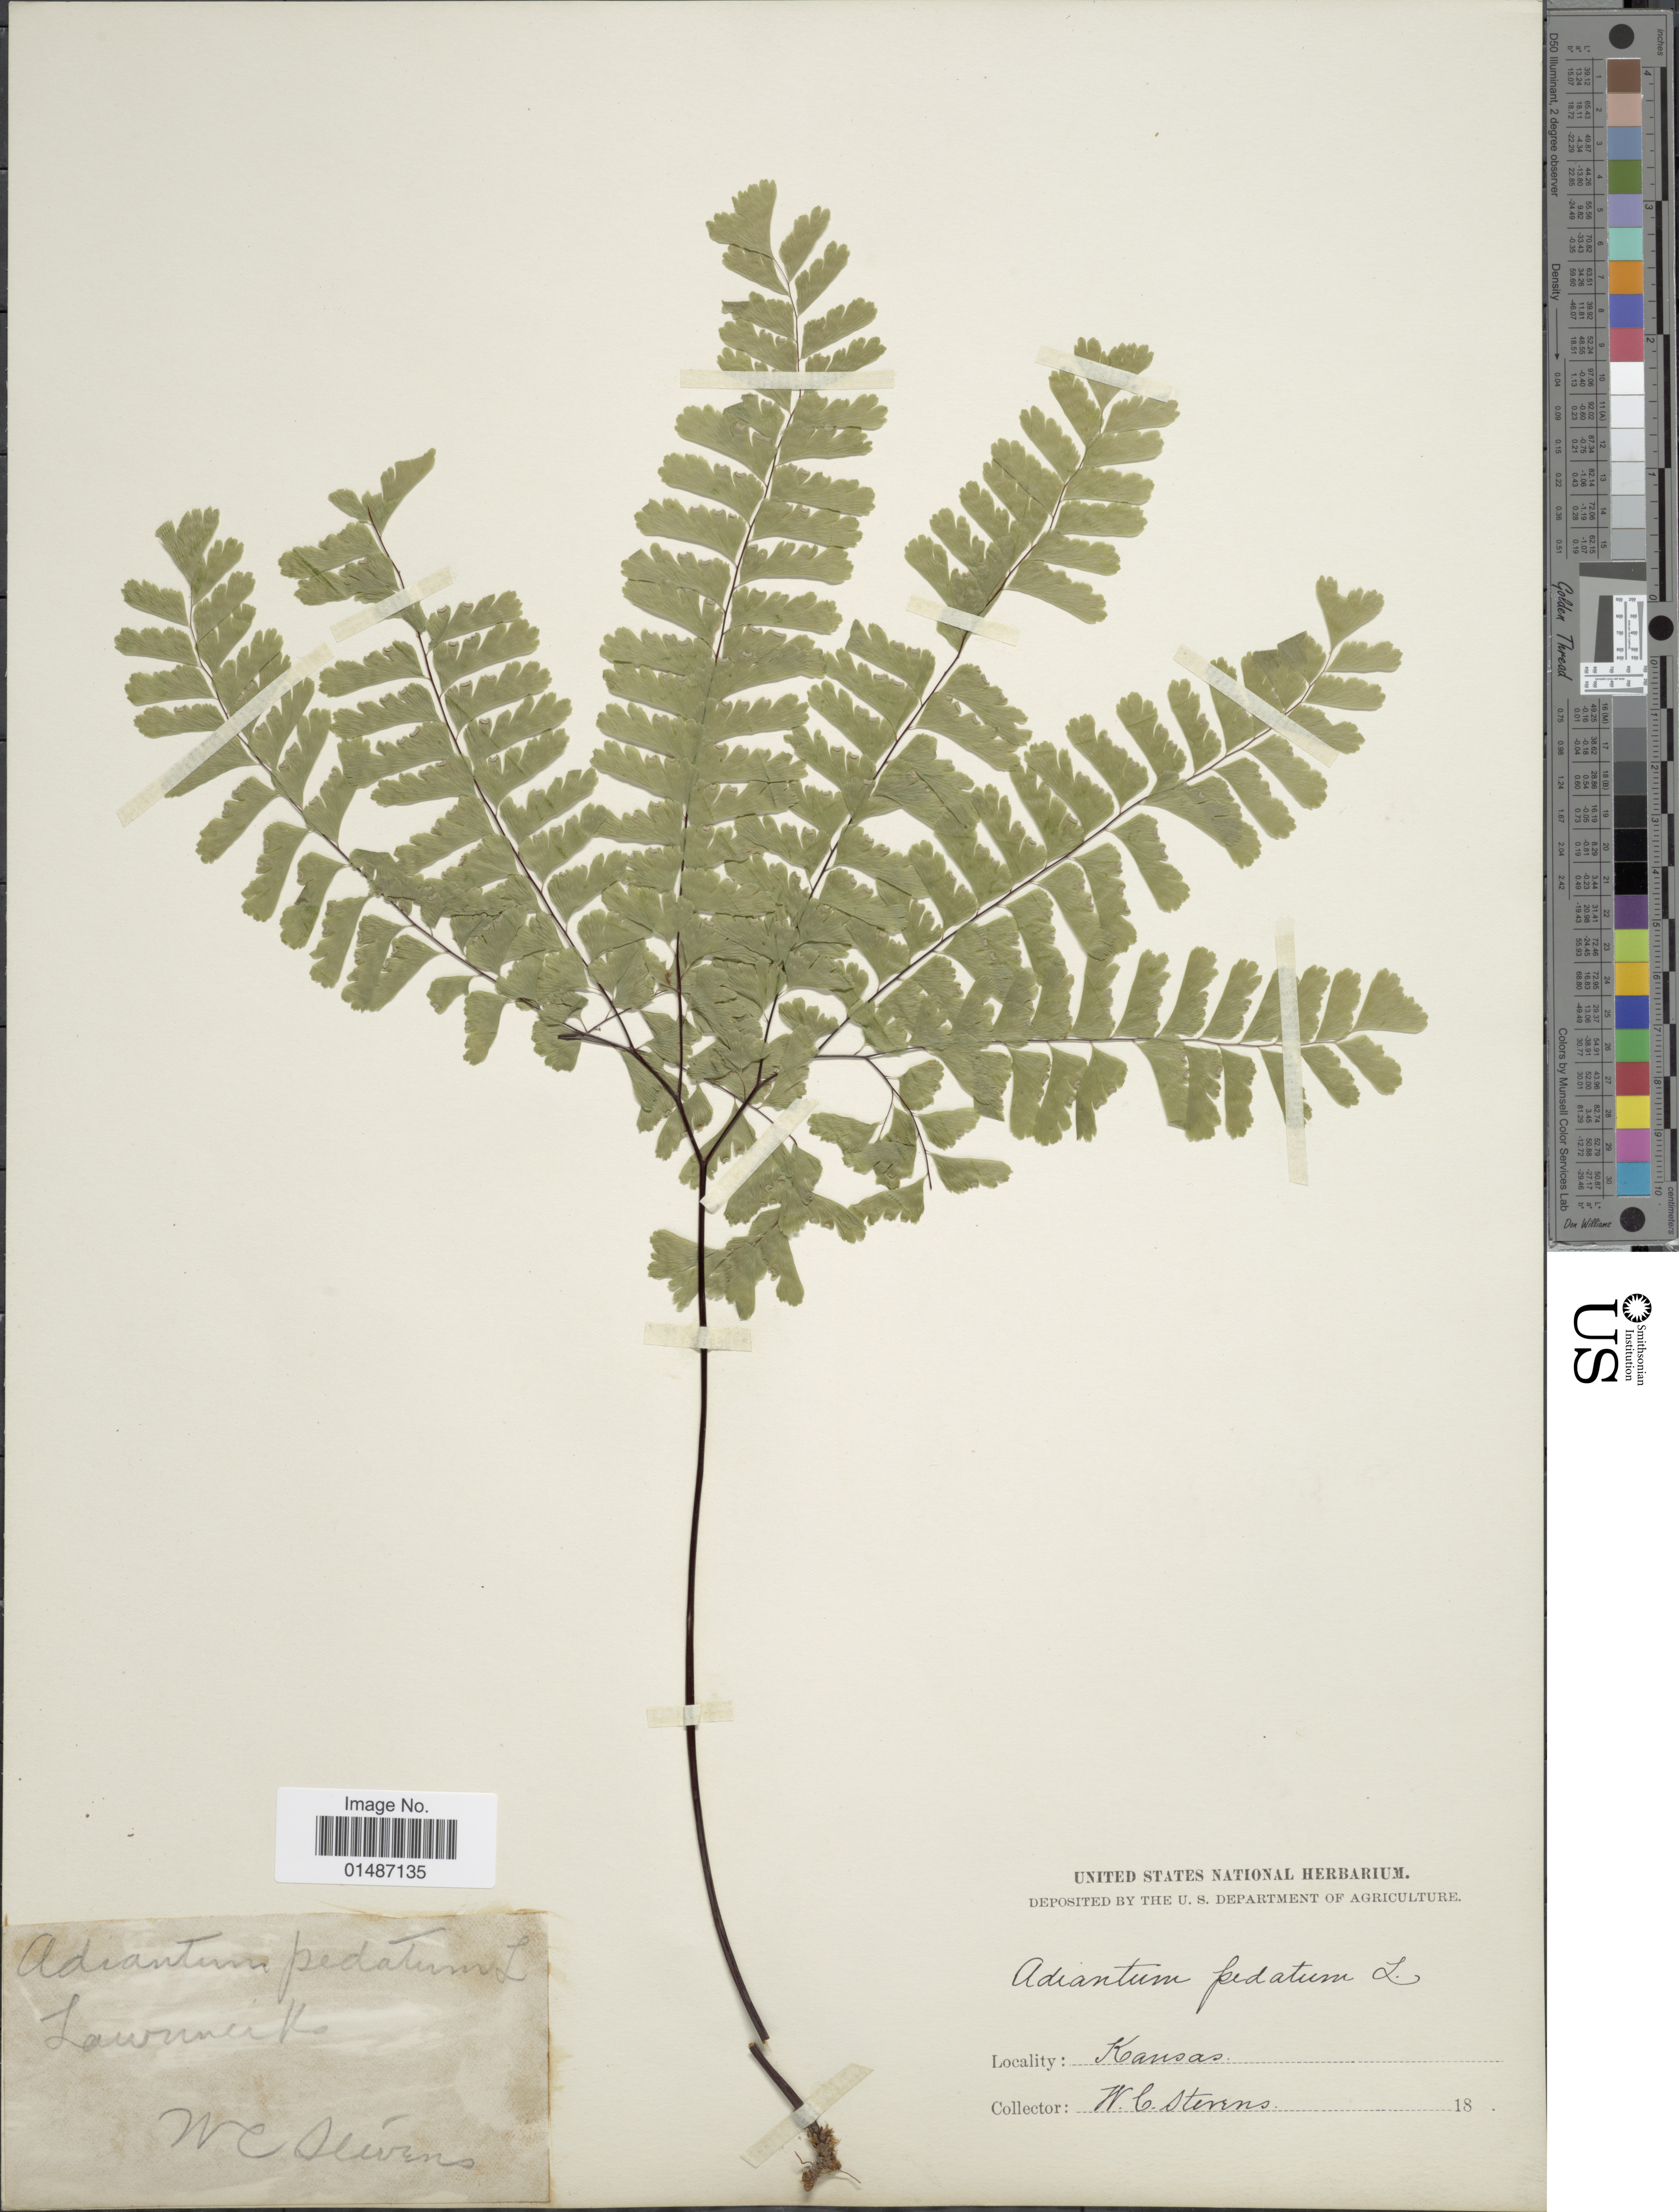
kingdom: Plantae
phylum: Tracheophyta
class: Polypodiopsida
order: Polypodiales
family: Pteridaceae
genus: Adiantum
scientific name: Adiantum pedatum var. pedatum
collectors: W. C. Stevens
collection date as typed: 18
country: United States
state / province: Kansas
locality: Lawrence Co.